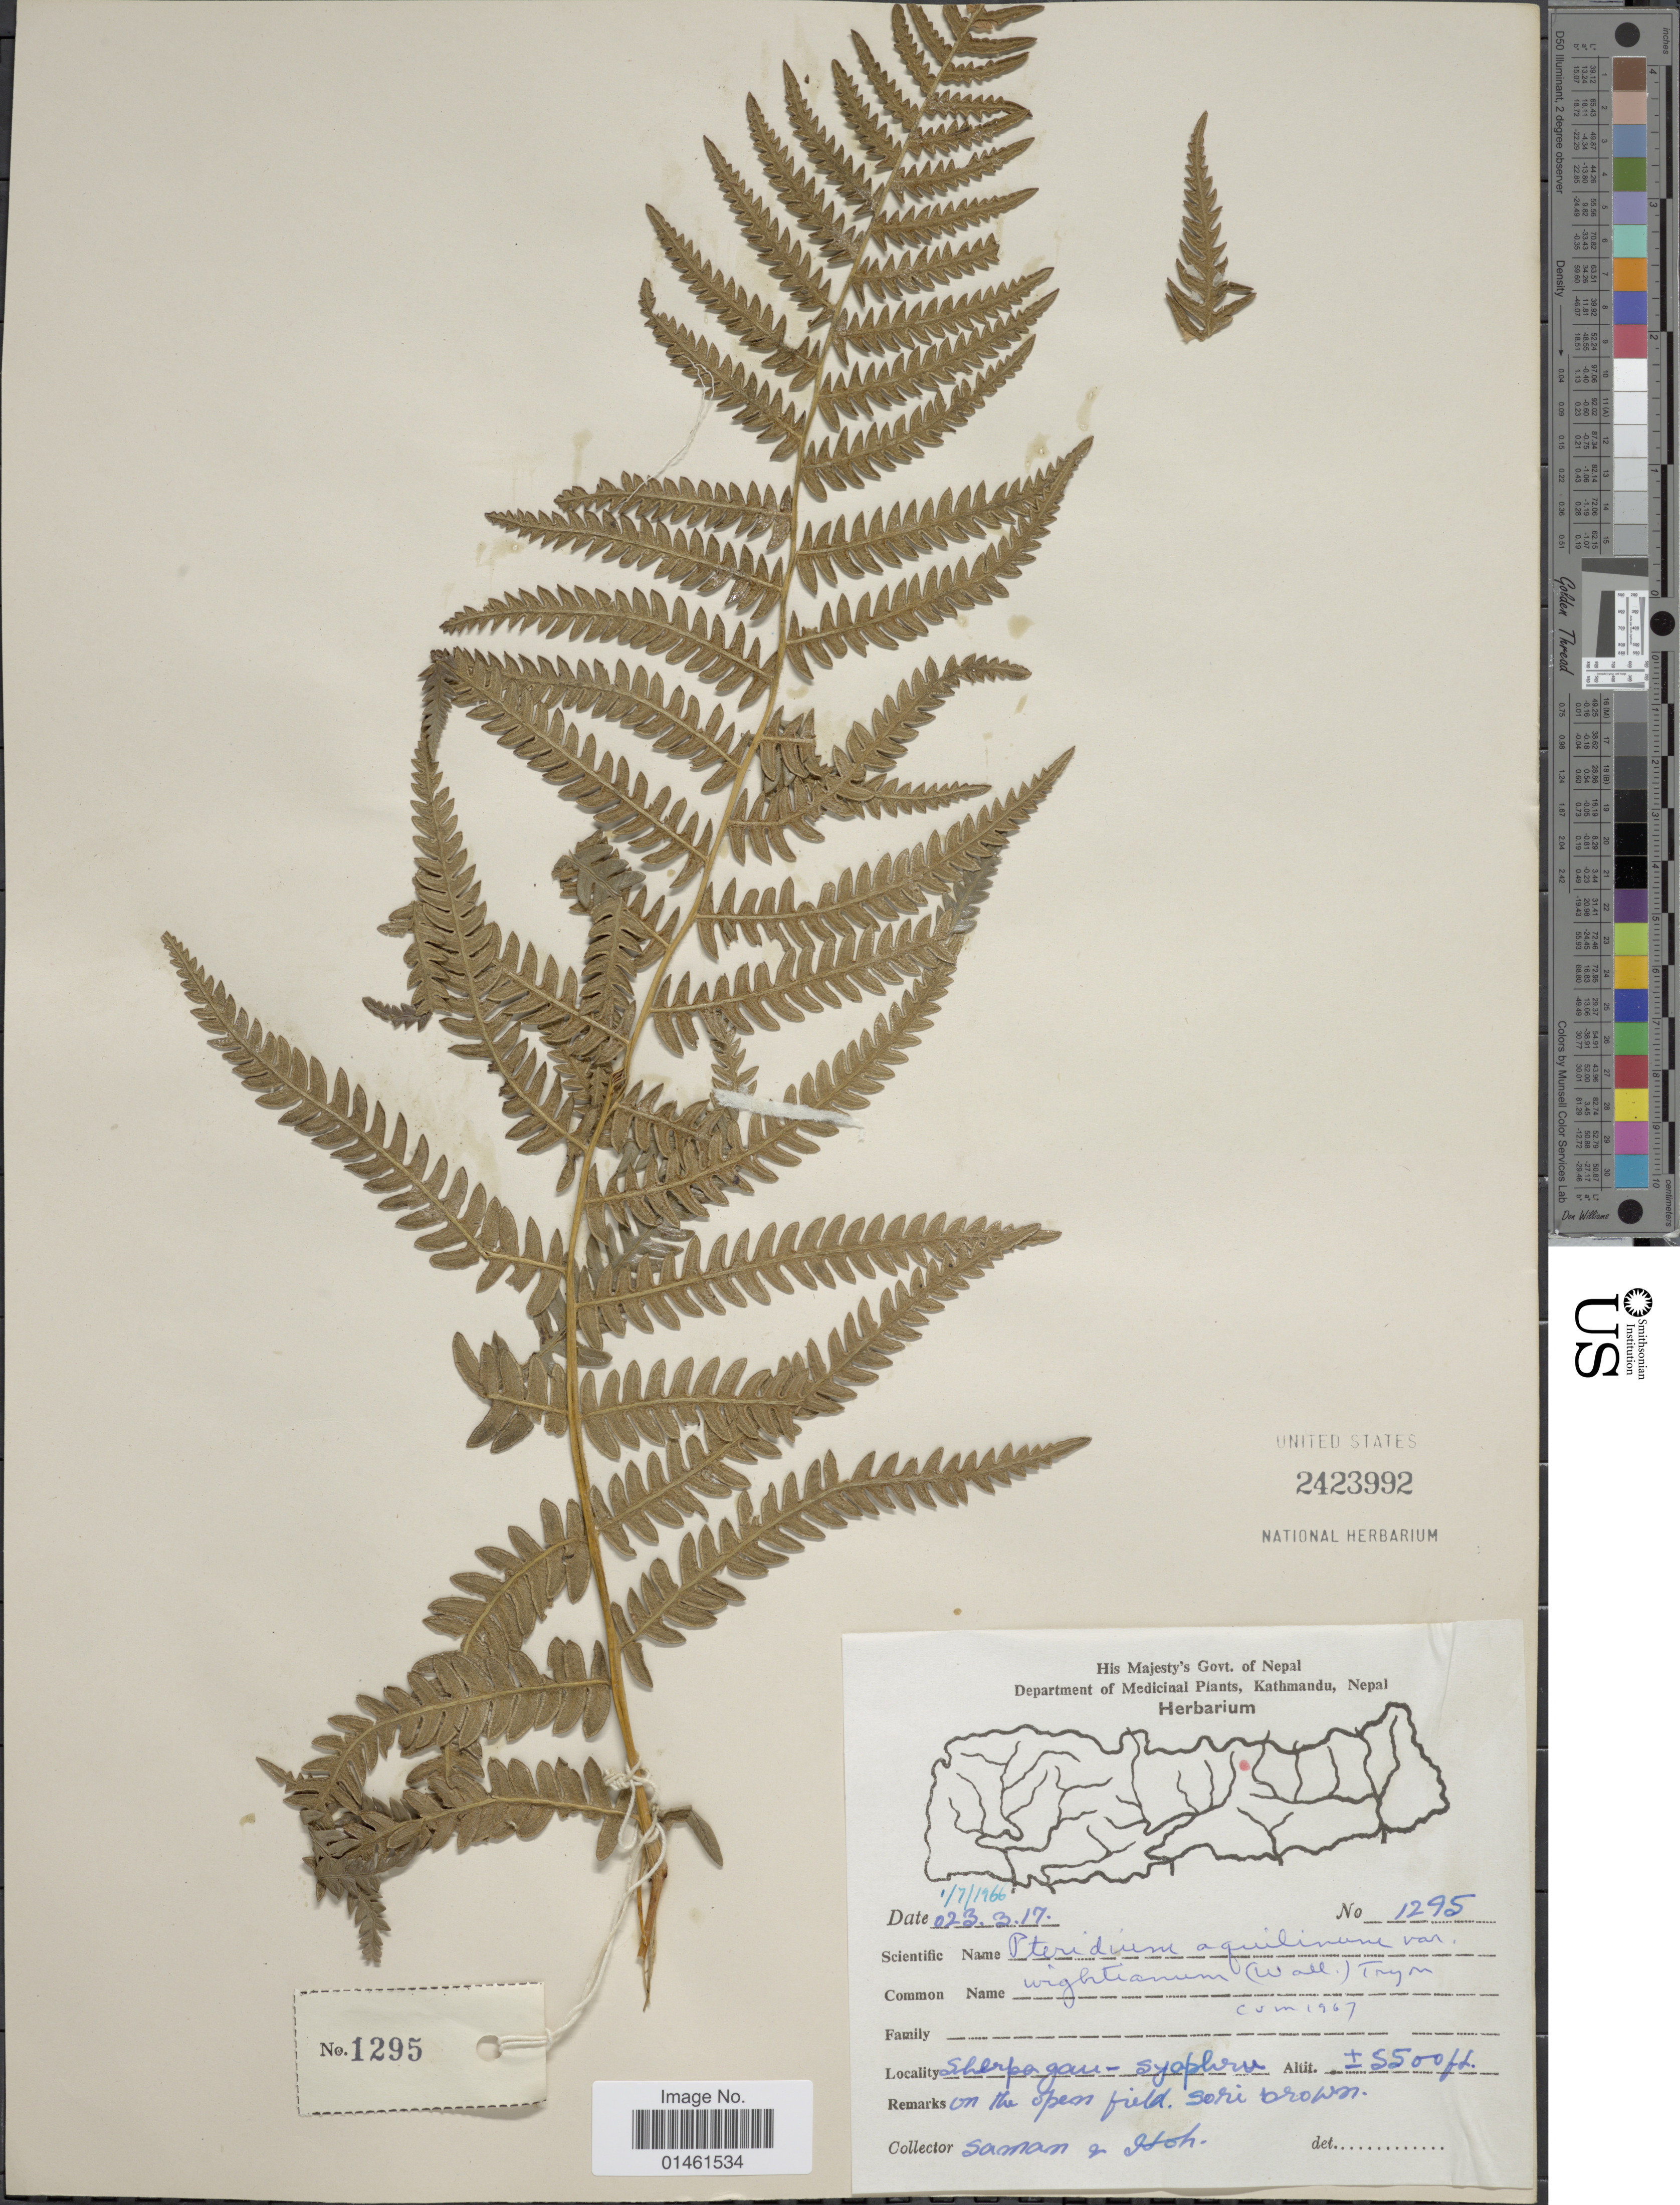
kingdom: Plantae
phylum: Tracheophyta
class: Polypodiopsida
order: Polypodiales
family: Dennstaedtiaceae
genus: Pteridium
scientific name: Pteridium aquilinum var. wightianum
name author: (J. Agardh) R.M. Tryon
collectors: -. Saman & -. Itoh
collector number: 1295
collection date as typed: Transcribed d/m/y: 23/3/17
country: Nepal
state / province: Bagmati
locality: Sherpagau-Syopliri, on the open field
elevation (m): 1676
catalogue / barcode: US 2423992